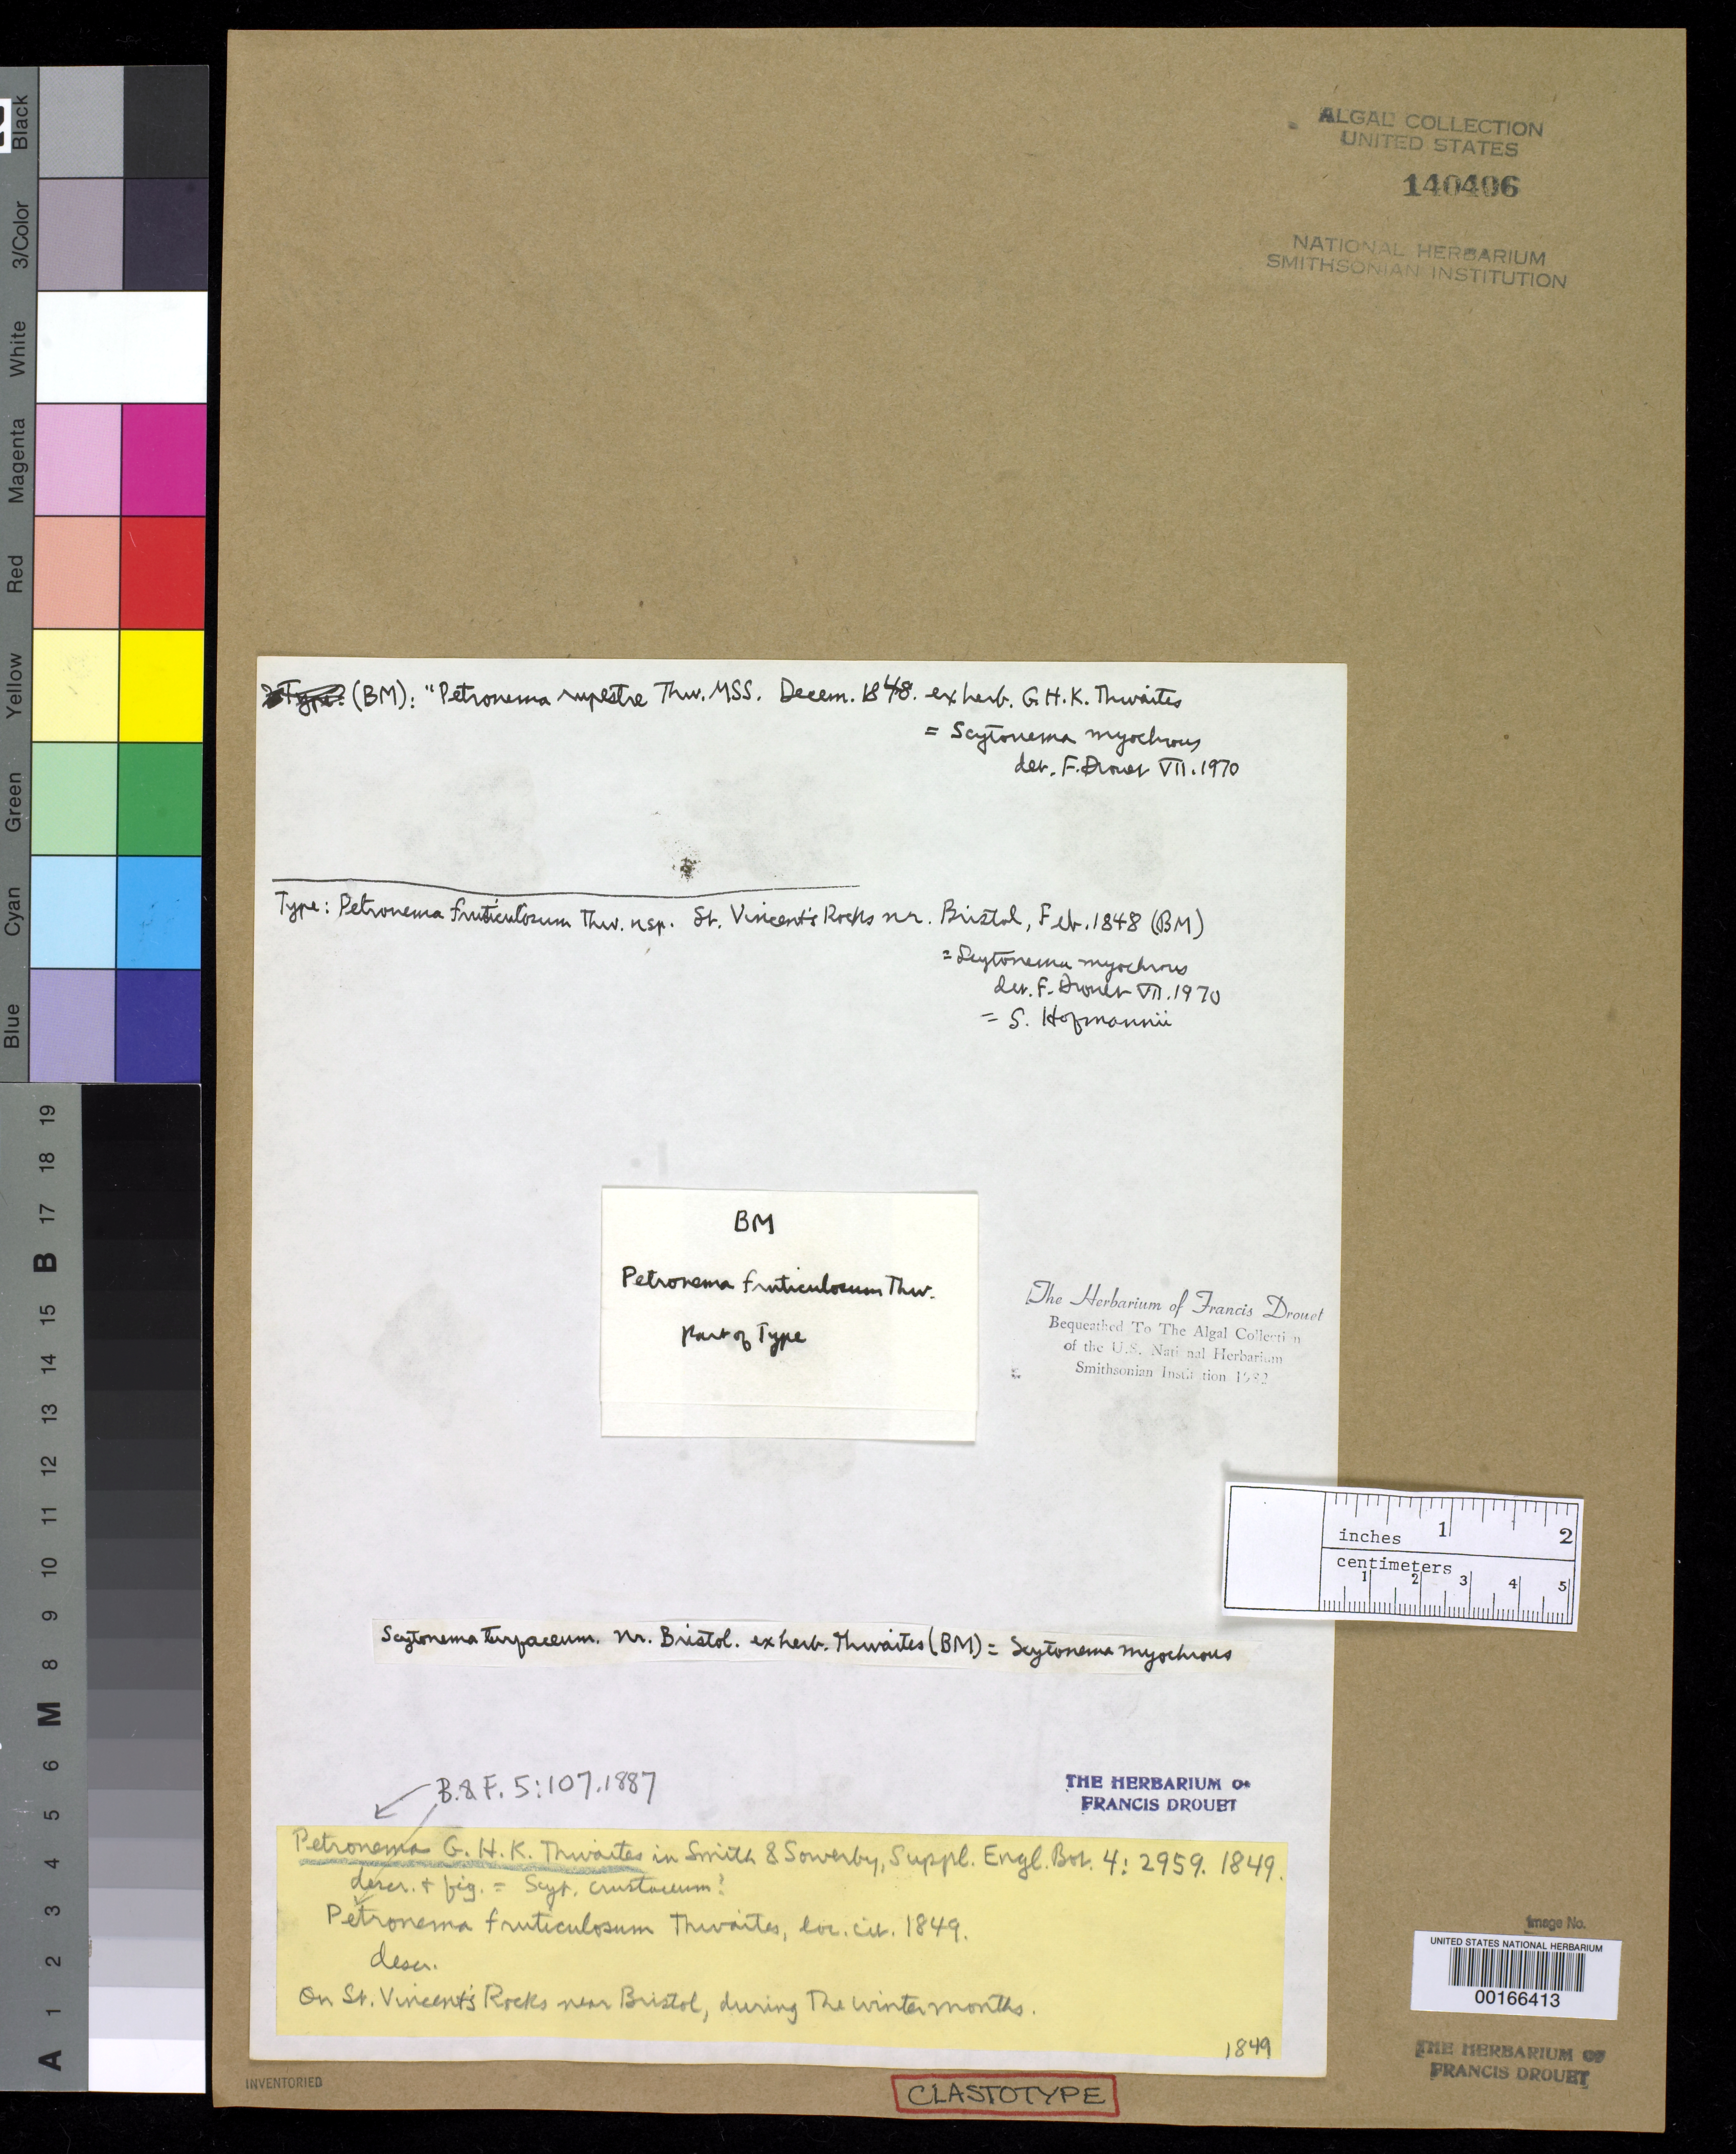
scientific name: Petronema fruticulosum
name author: Thwaites in Sm. & J. Sowerby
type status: Clastotype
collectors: Thwaites, G.H.K. (herbarium)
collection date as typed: Feb 1848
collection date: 1848-02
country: United Kingdom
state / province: England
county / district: Gloucestershire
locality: St. Vincents Rocks, near Bristol.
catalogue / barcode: US 140406